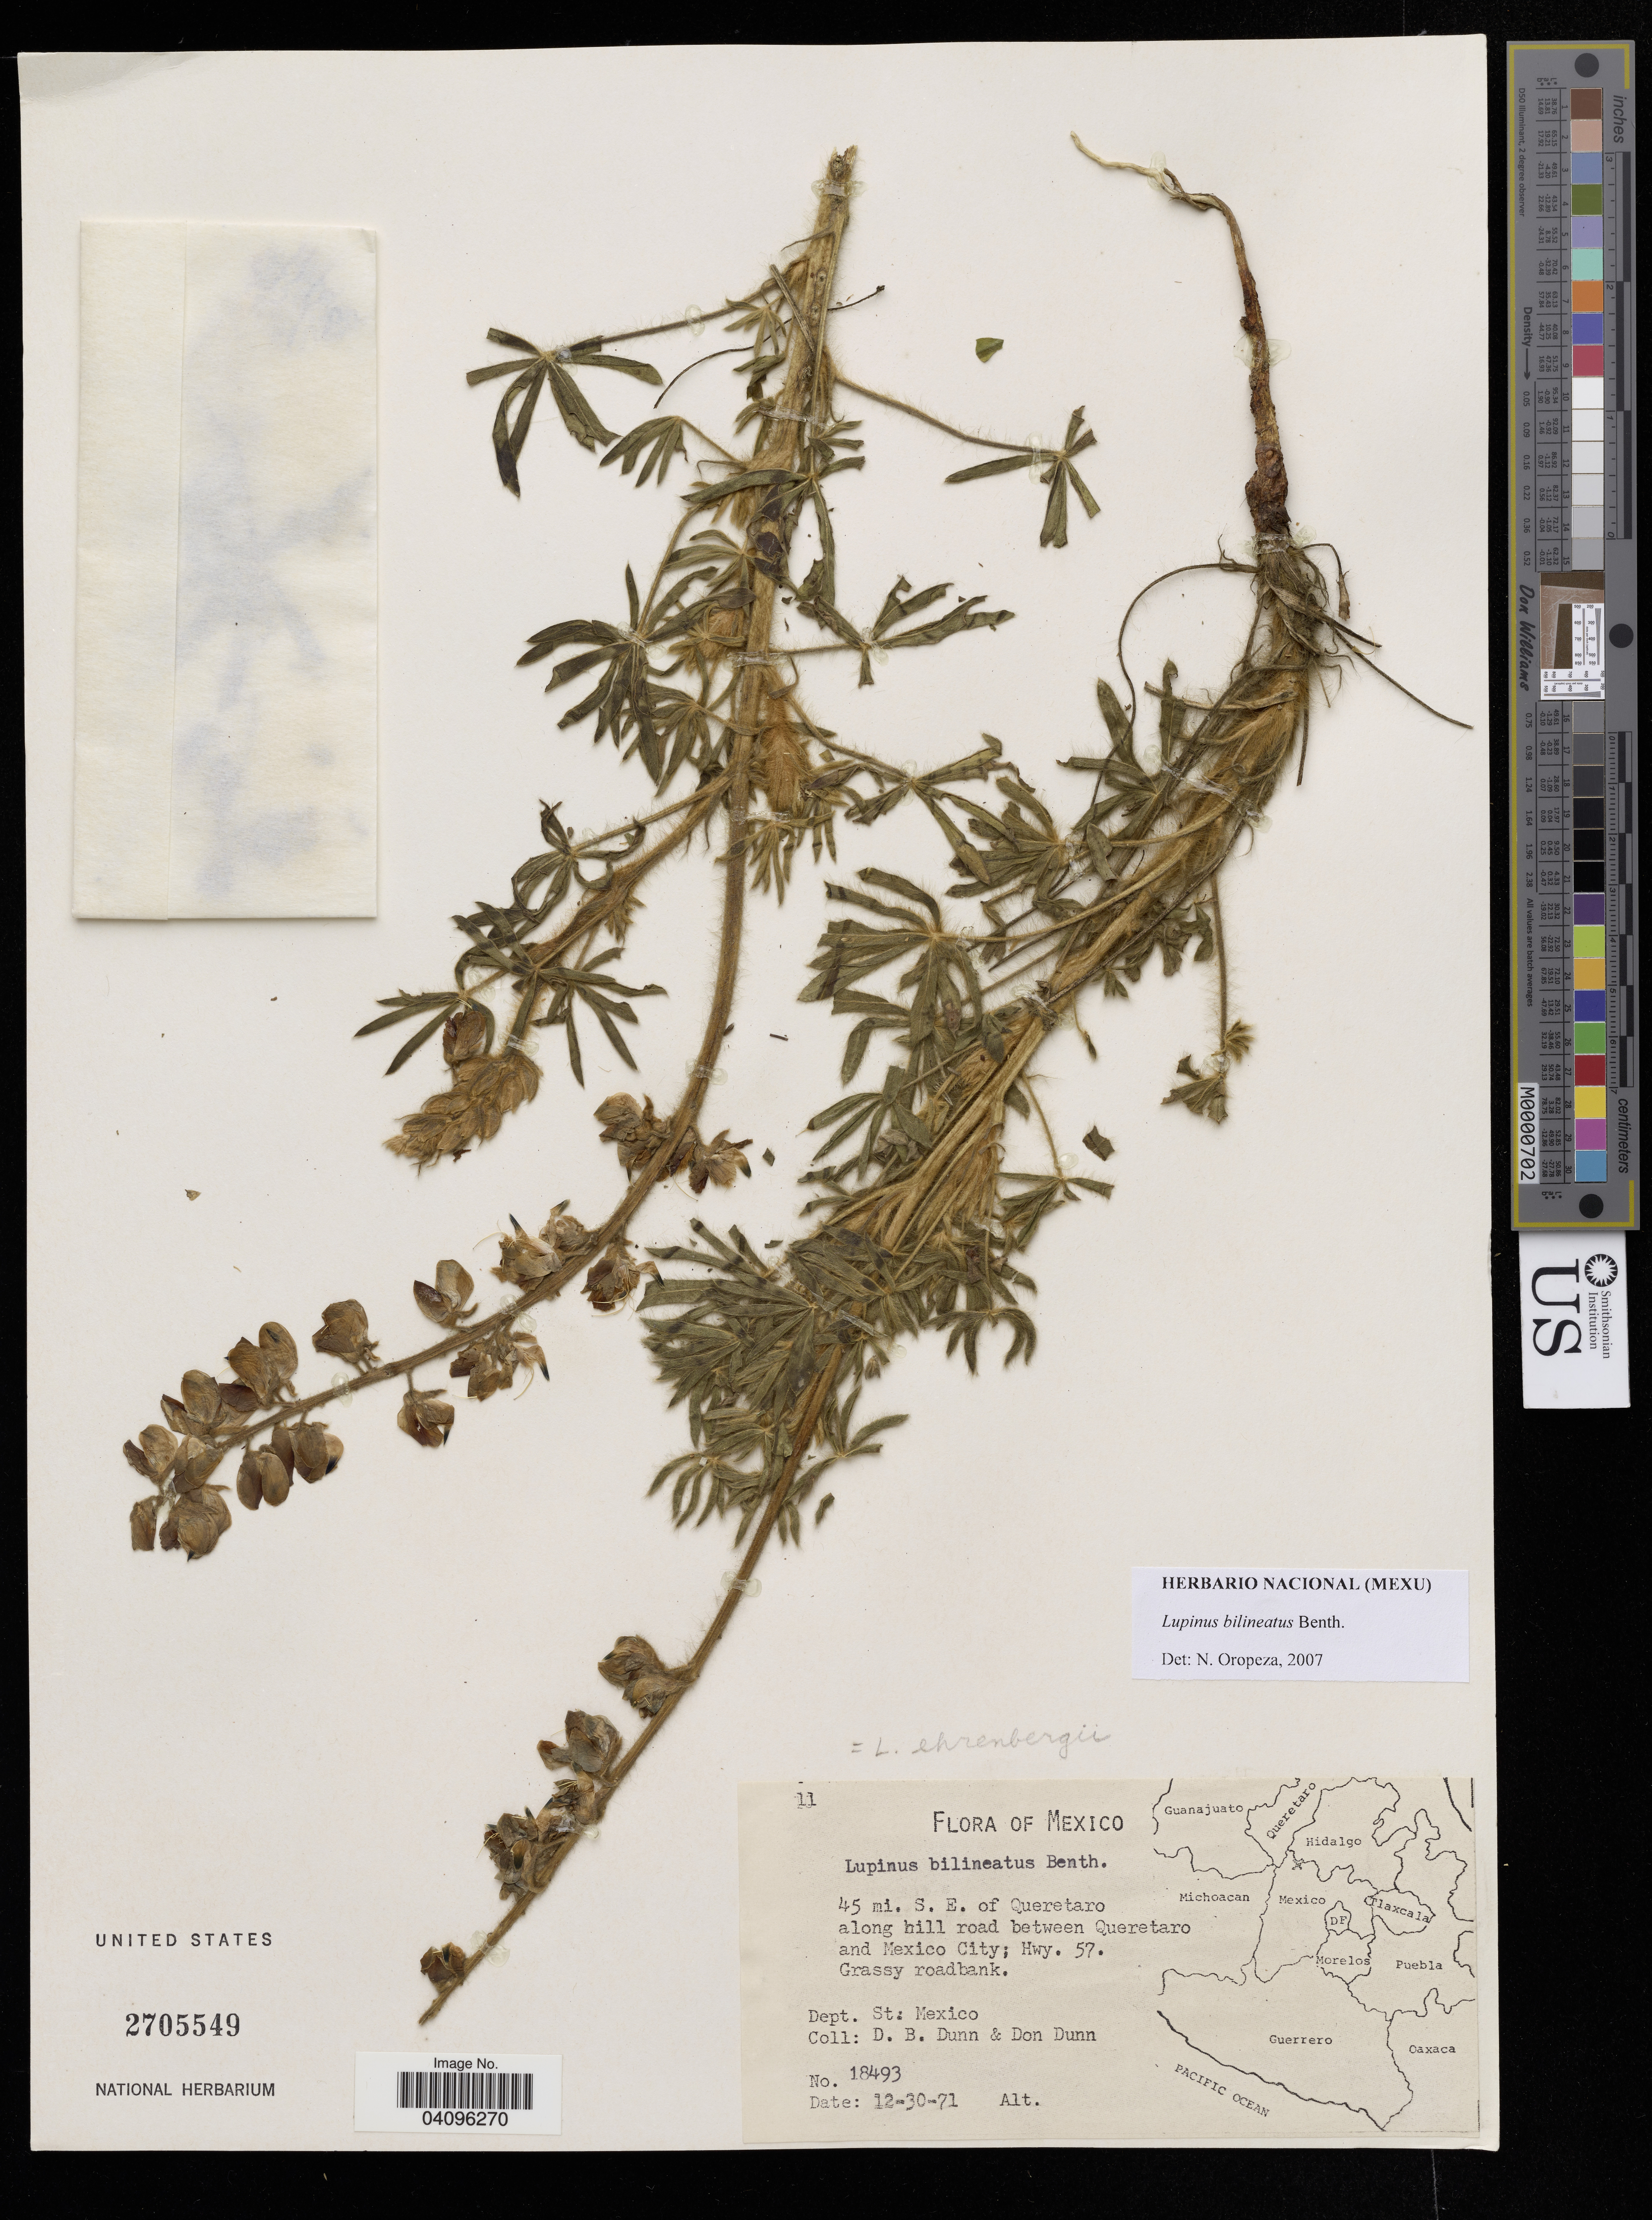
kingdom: Plantae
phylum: Tracheophyta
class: Magnoliopsida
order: Fabales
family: Fabaceae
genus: Lupinus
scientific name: Lupinus bilineatus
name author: Benth.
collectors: D. B. Dunn & D. Dunn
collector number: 18493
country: Mexico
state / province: Querétaro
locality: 45 mi. S. E. of Queretaro along hill road between Queretaro and Mexico City; Hwy. 57. Grassy roadbank. Dept. St: Mexico.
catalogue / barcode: US 2705549